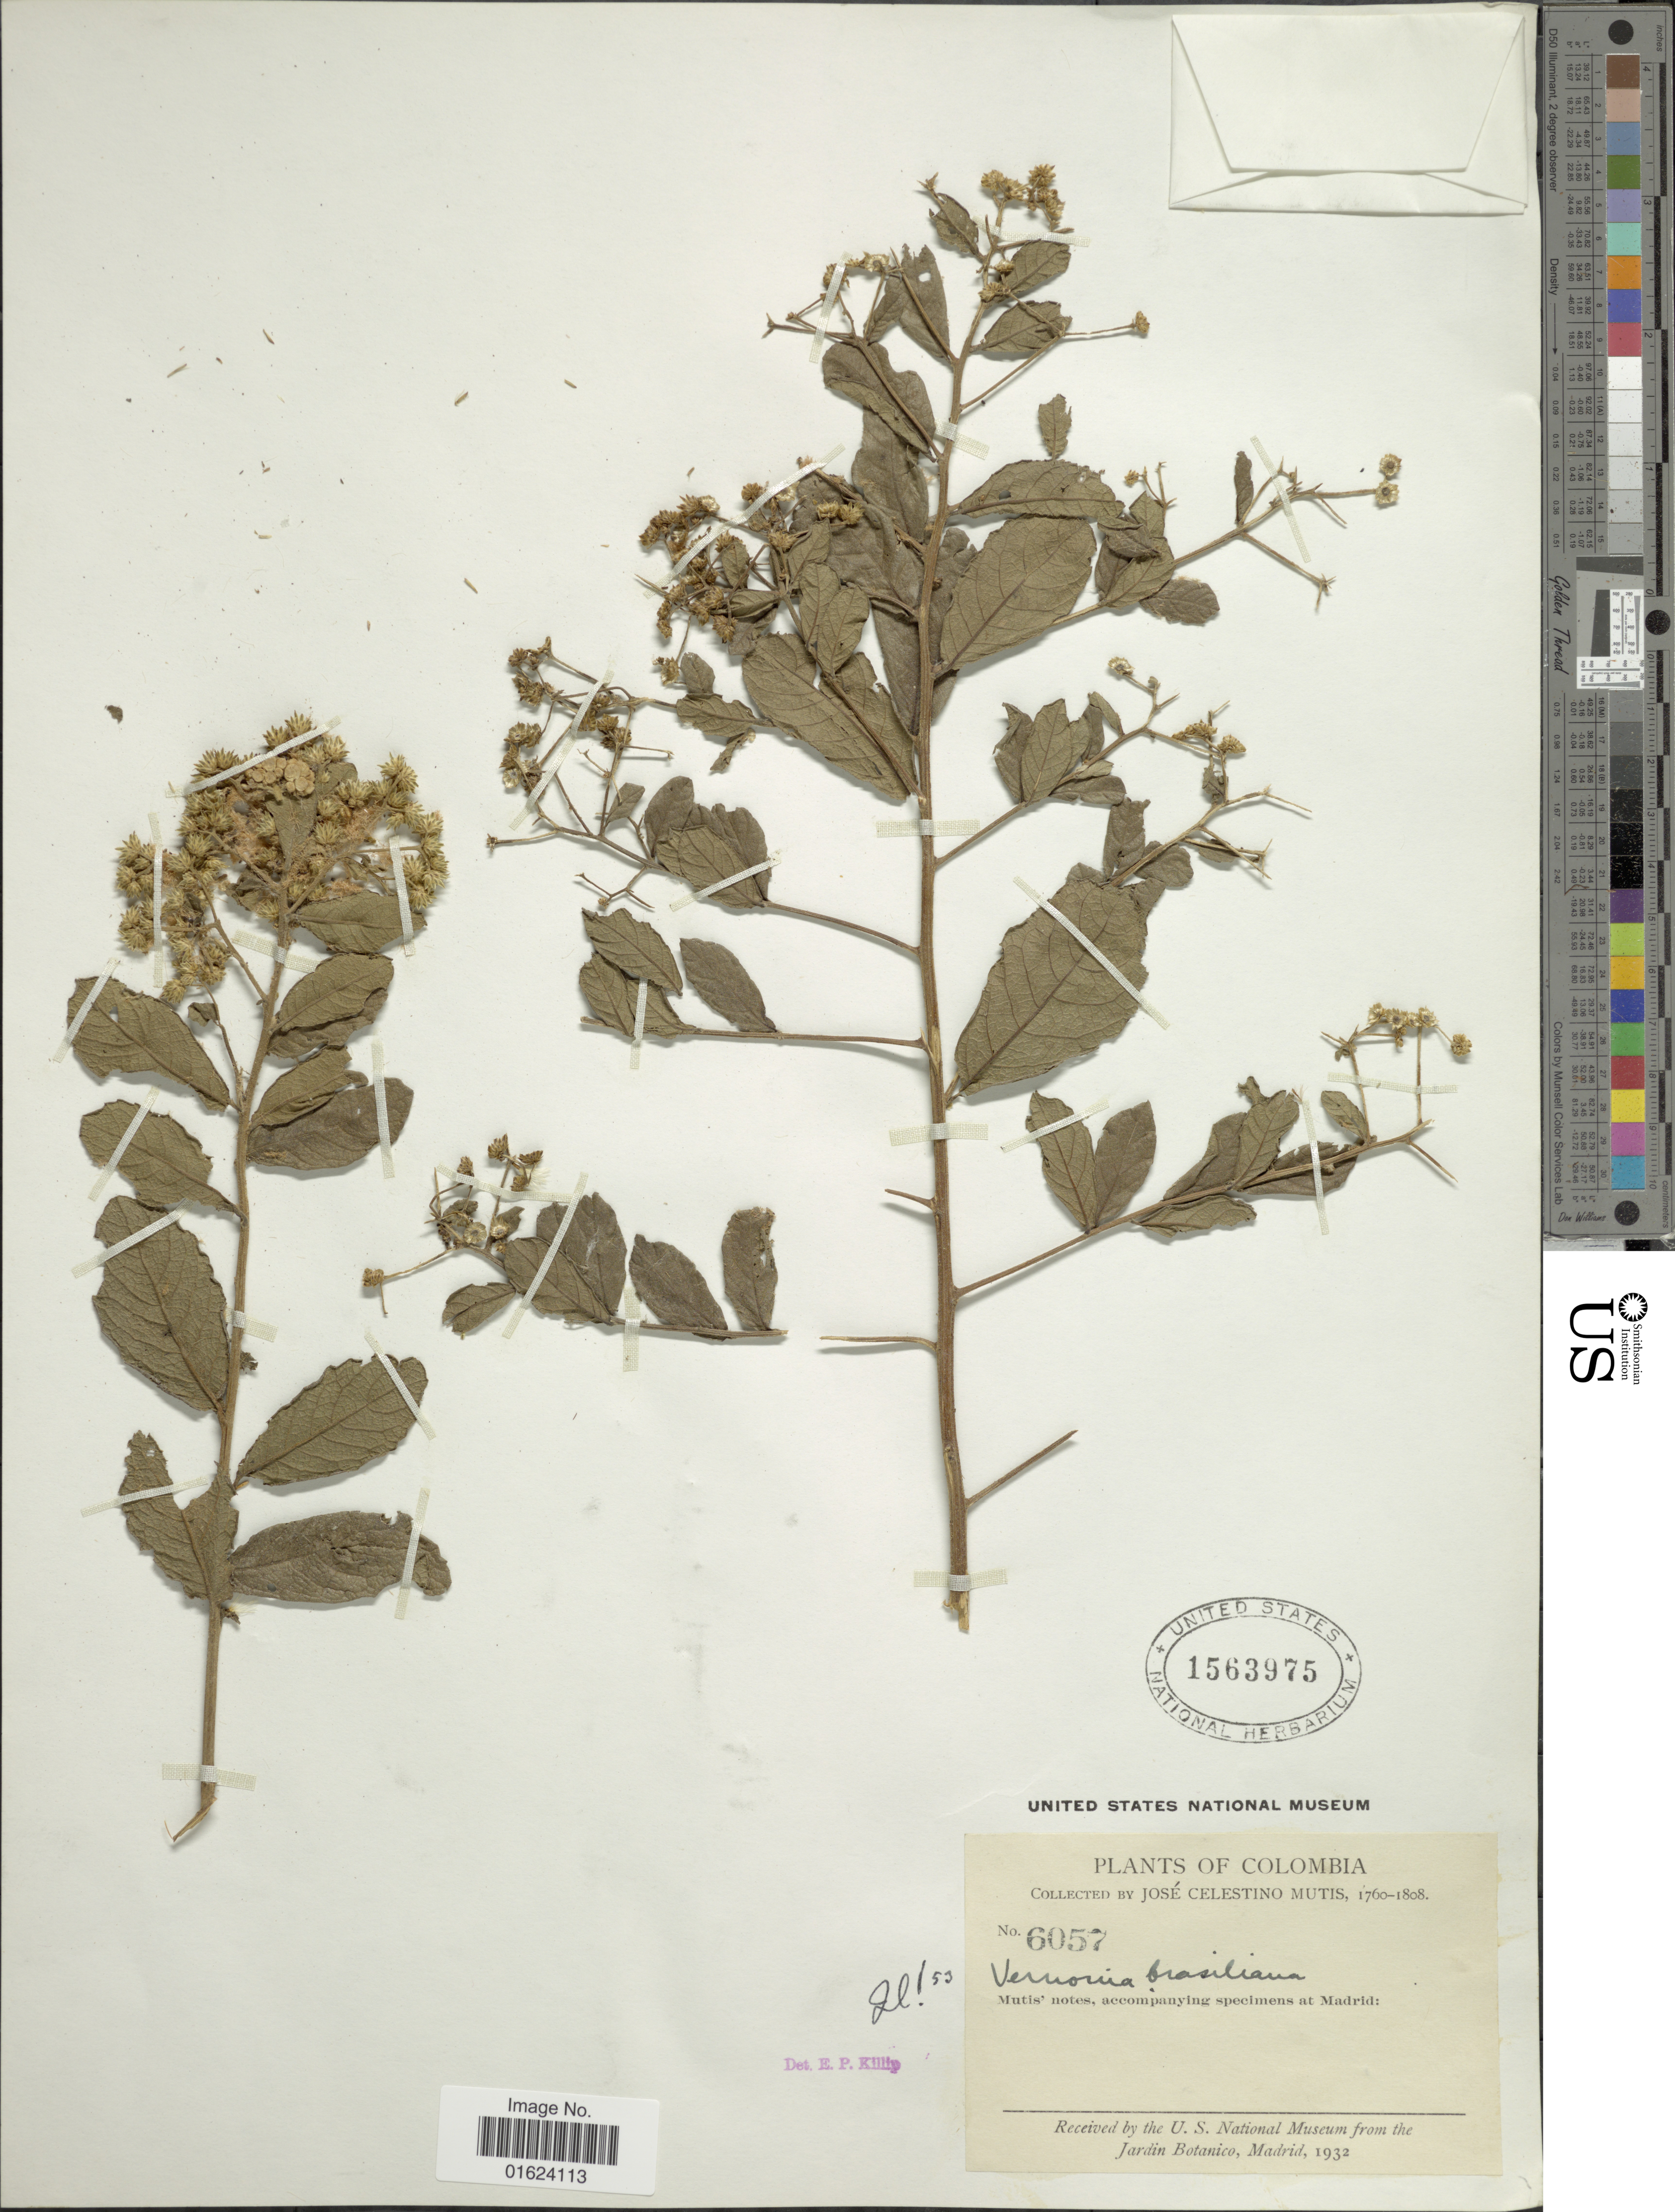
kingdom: Plantae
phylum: Tracheophyta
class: Magnoliopsida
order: Asterales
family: Asteraceae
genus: Vernonia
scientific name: Vernonia brasiliana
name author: (L.) Druce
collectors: J. C. B. Mutis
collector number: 6057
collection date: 1760/1808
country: Colombia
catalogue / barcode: US 1563975